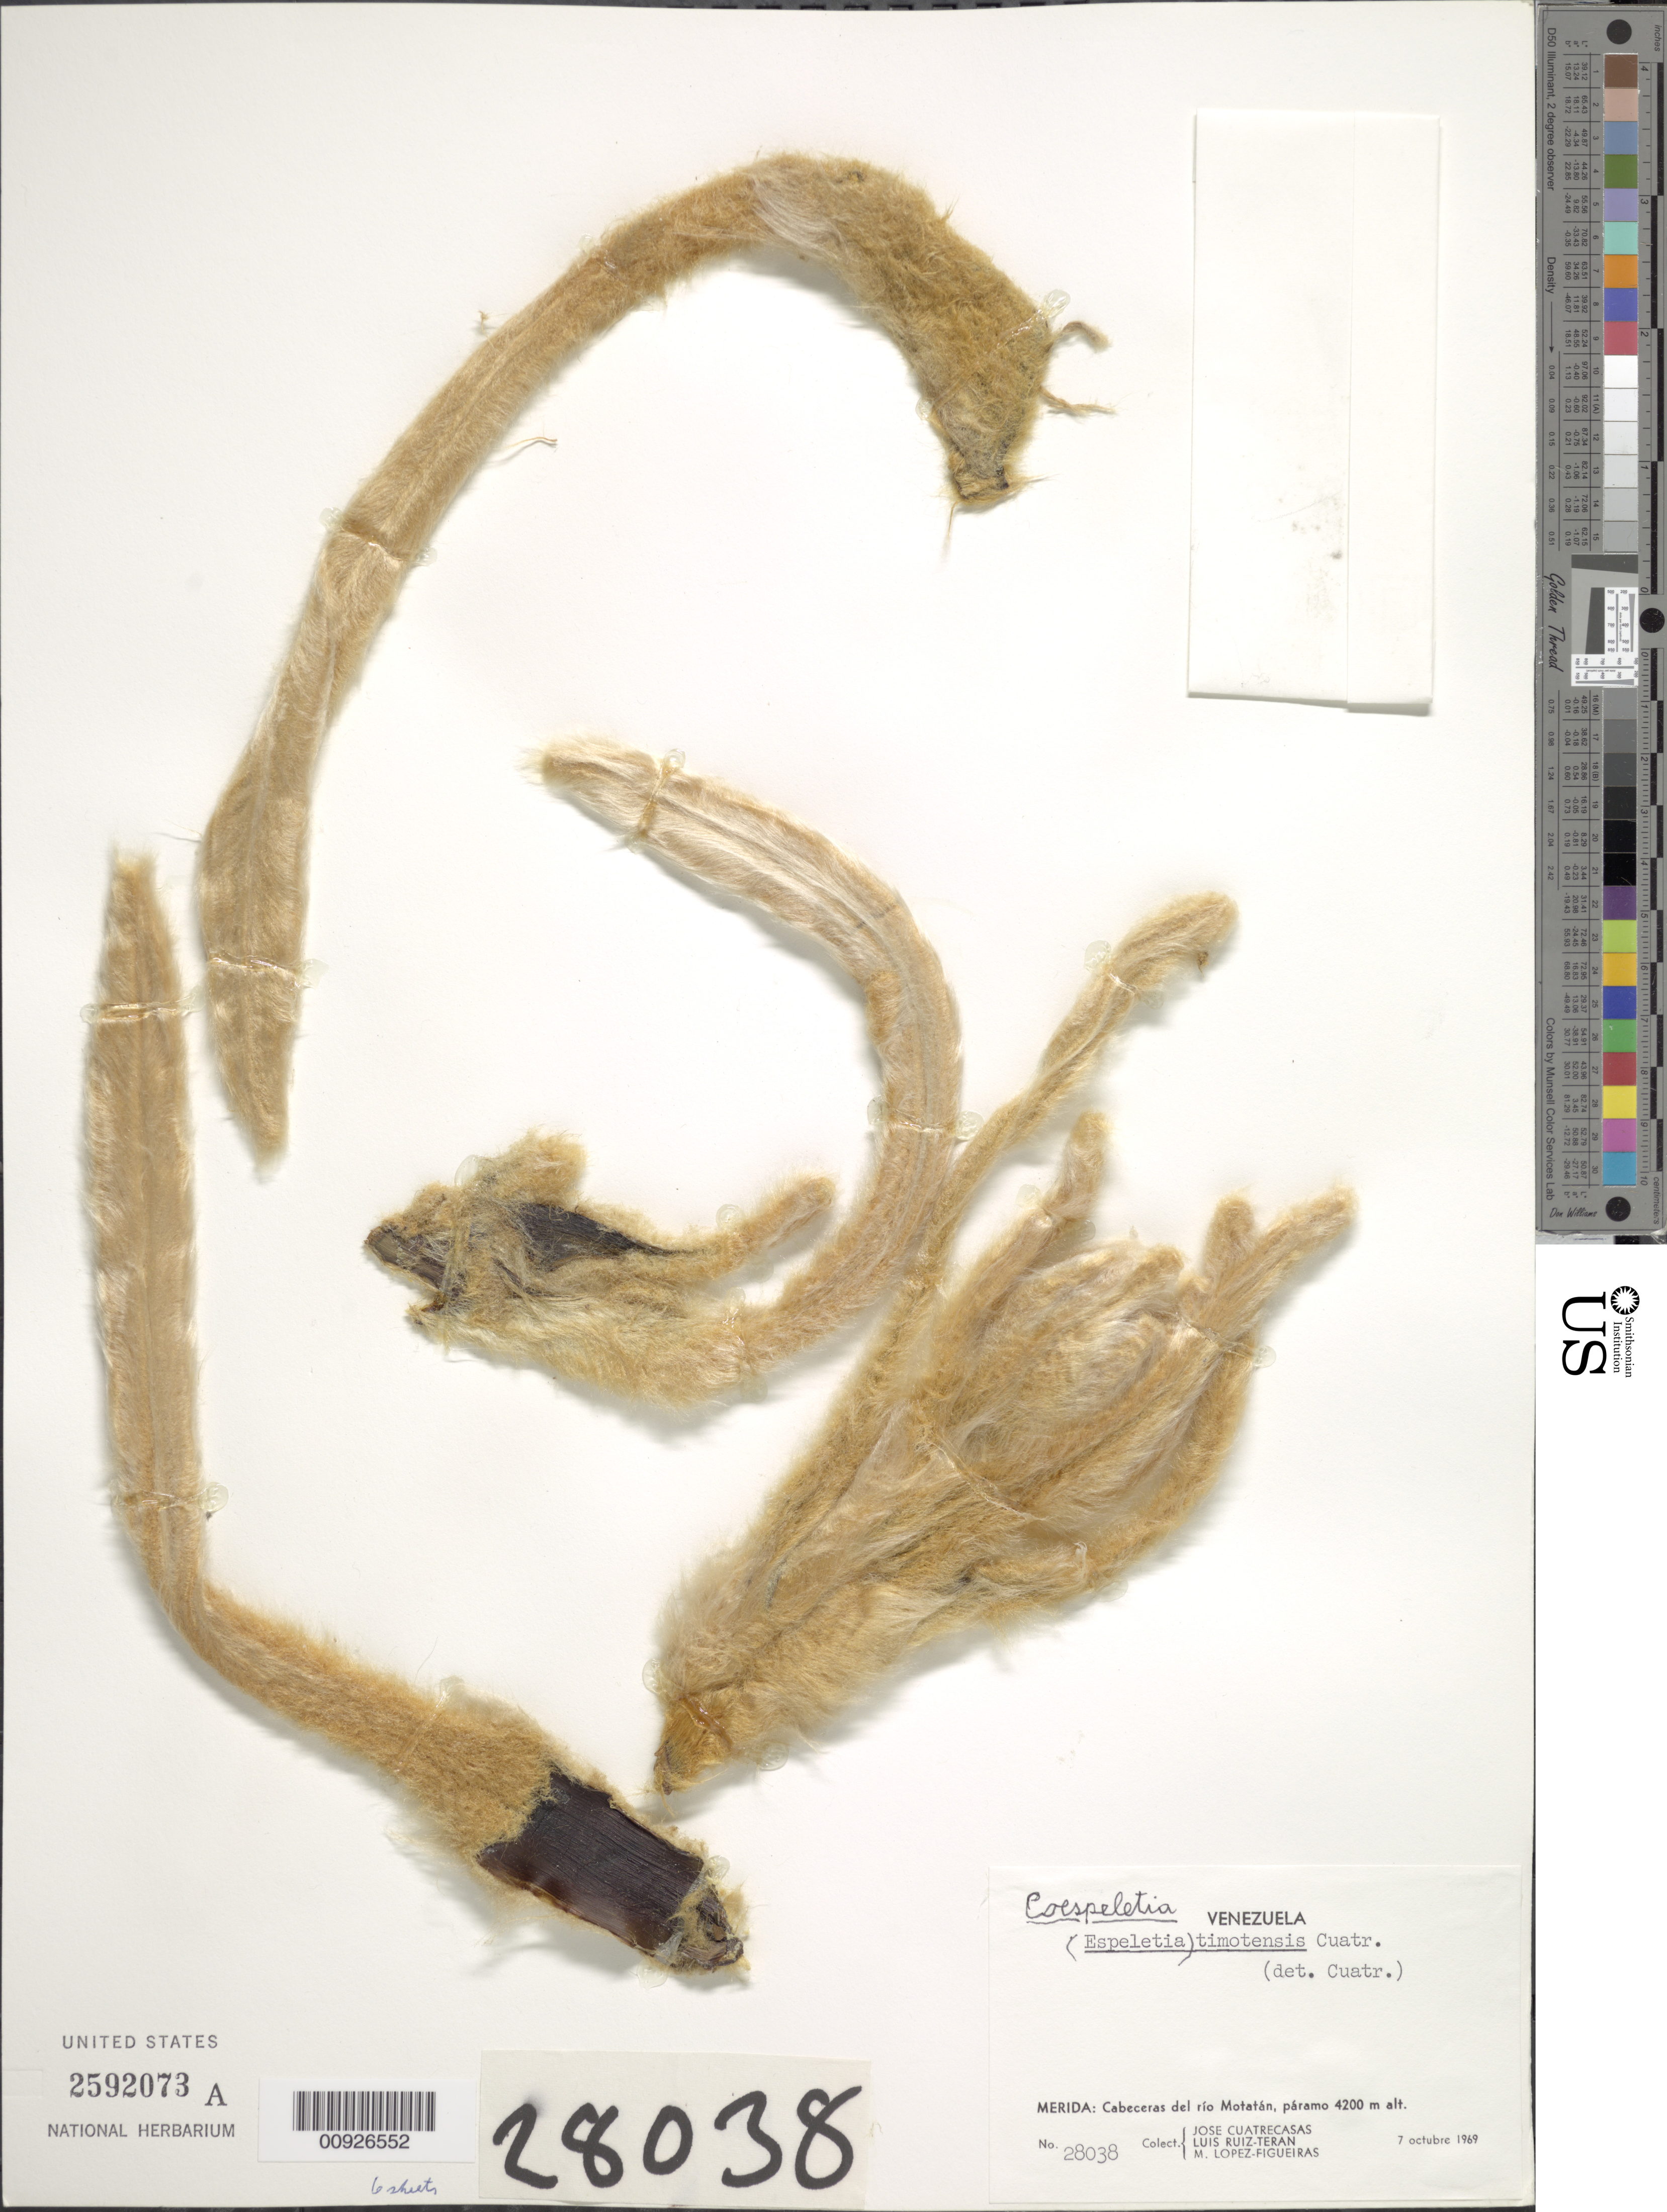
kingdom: Plantae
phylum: Tracheophyta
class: Magnoliopsida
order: Asterales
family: Asteraceae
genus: Coespeletia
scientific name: Coespeletia timotensis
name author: (Cuatrec.) Cuatrec.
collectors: J. Cuatrecasas, L. E. Ruíz-Terán & M. López Figueiras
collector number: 28038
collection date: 1969-10-07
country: Venezuela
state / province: Mérida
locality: Cabeceras del Río Motatán, páramo.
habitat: Páramo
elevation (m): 4200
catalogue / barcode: US 2592073A